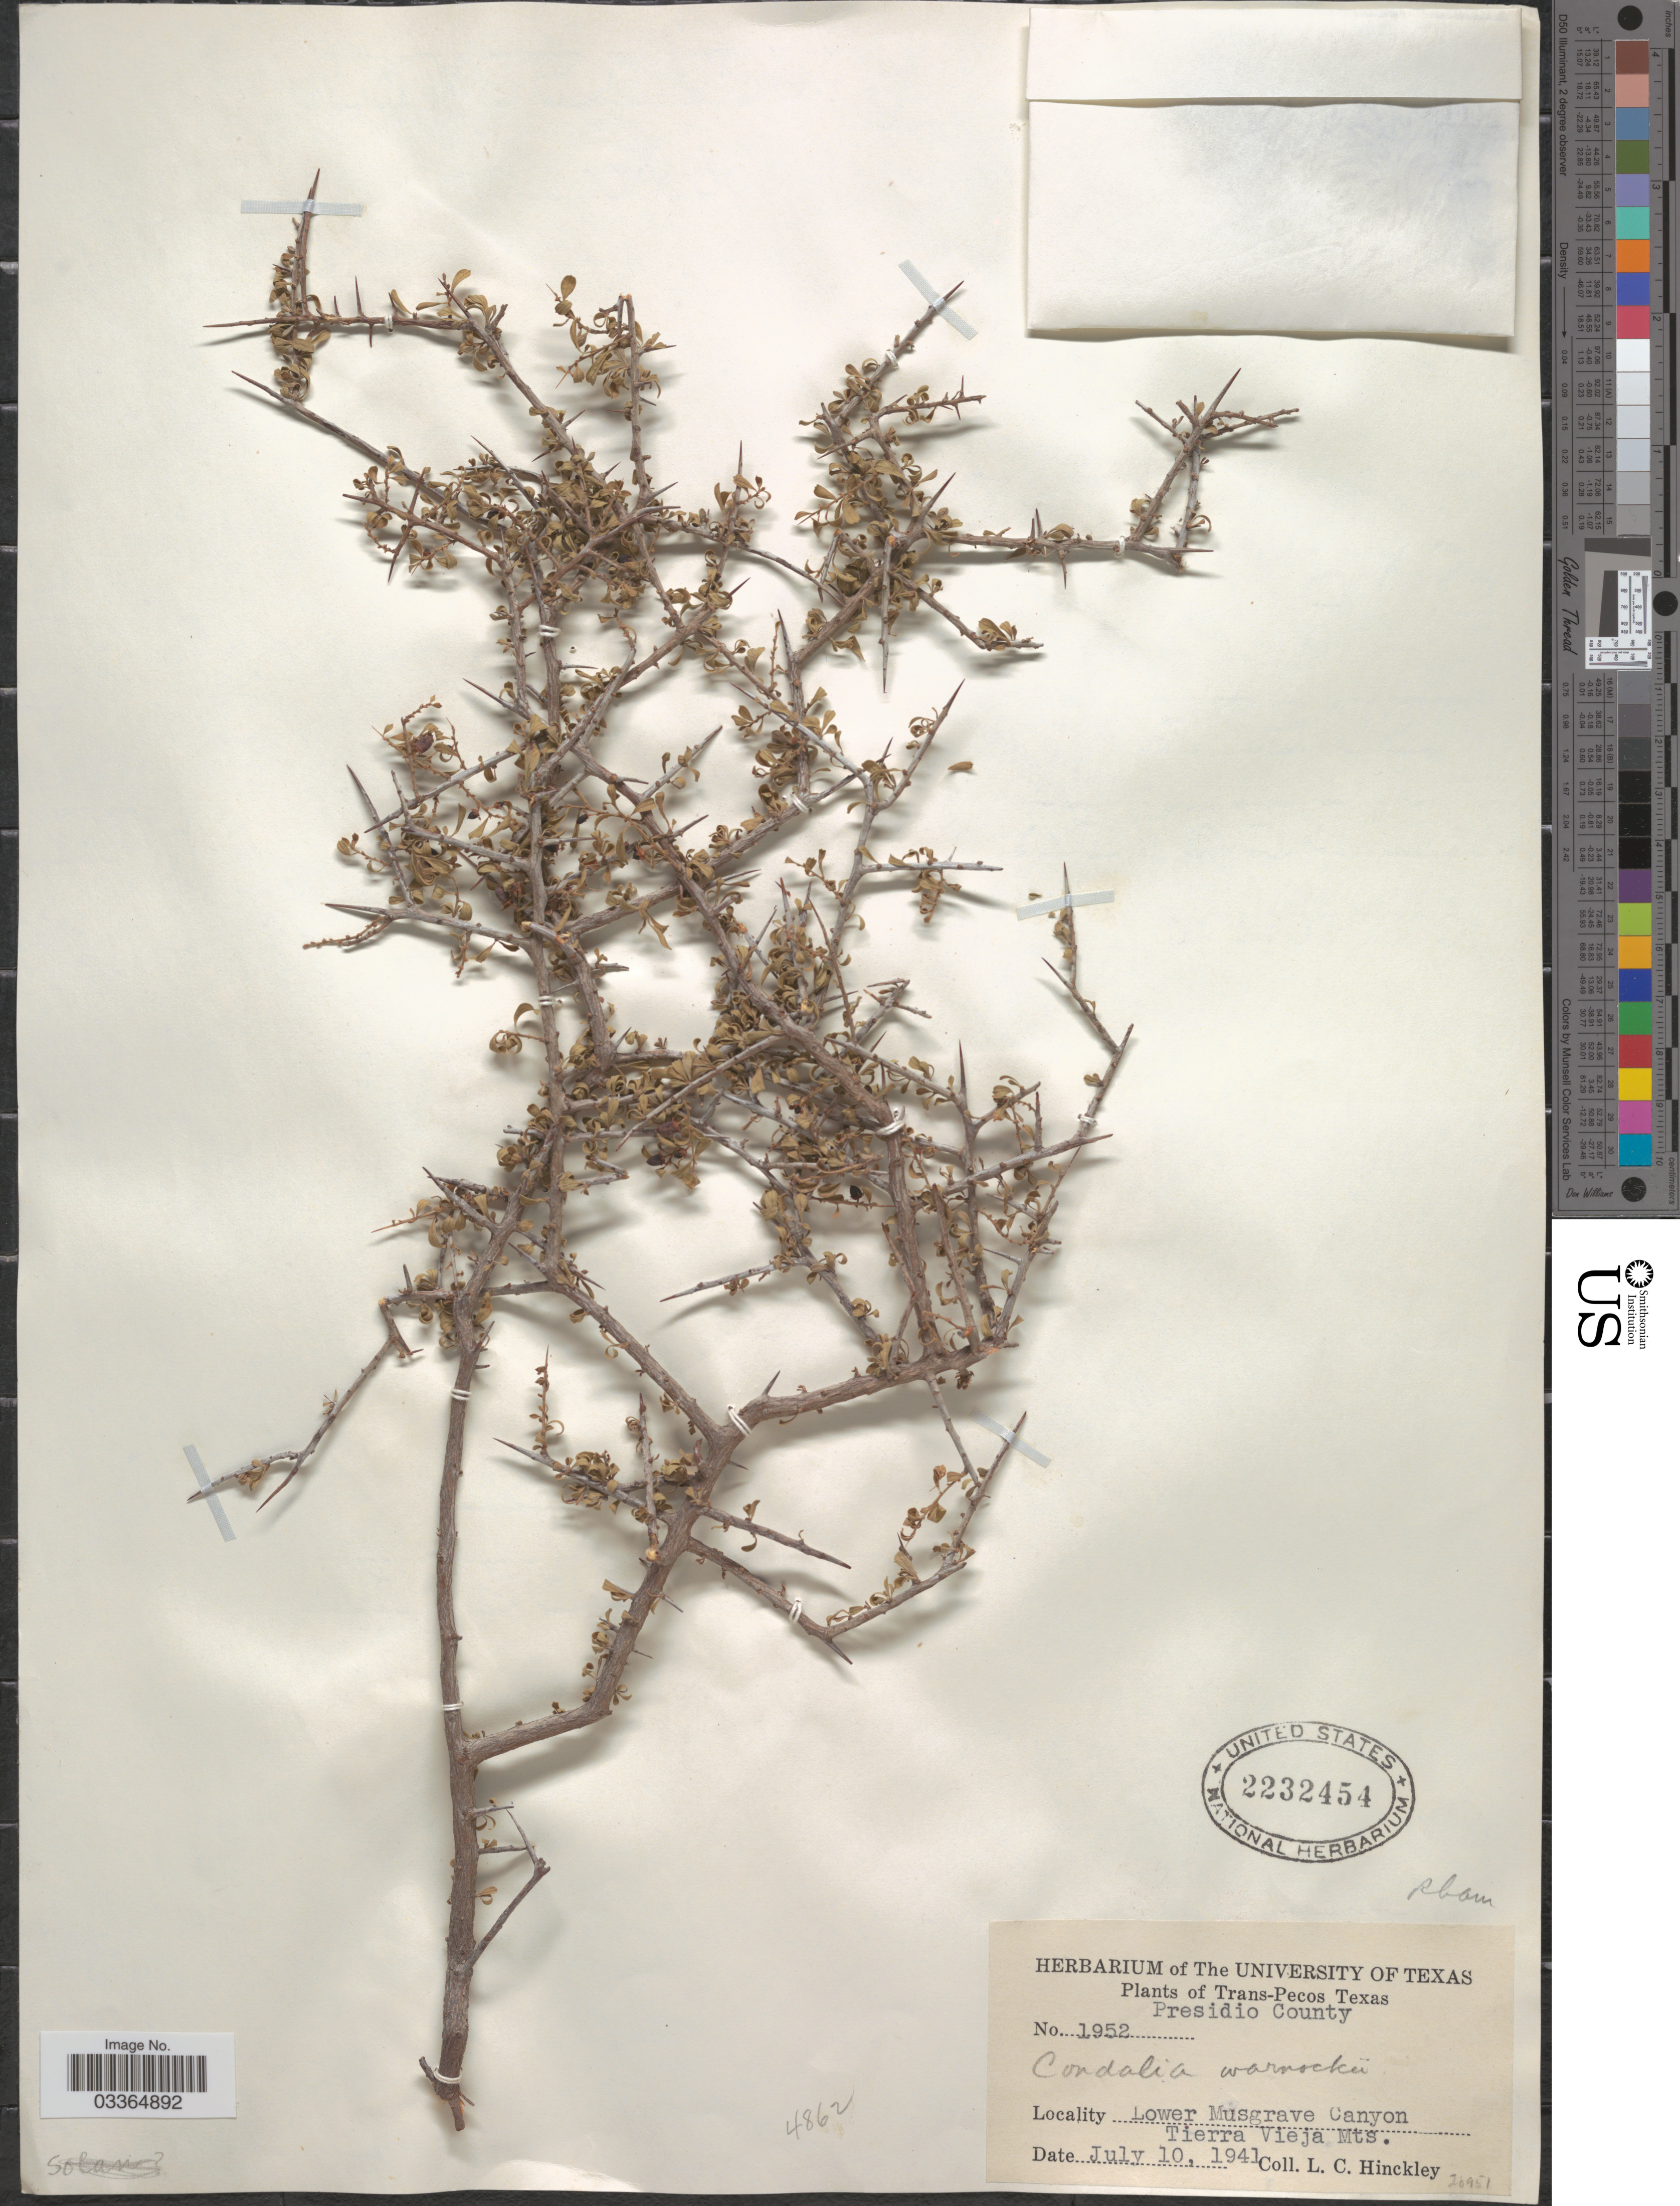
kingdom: Plantae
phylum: Tracheophyta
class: Magnoliopsida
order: Rosales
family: Rhamnaceae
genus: Condalia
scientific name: Condalia warnockii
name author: M.C. Johnst.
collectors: L. Hinckley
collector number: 1952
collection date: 1941-07-10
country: United States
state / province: Texas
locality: Trans-Pecos. Presidio County. Lower Musgrave Canyon Tierra Vieja Mts.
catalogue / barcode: US 2232454